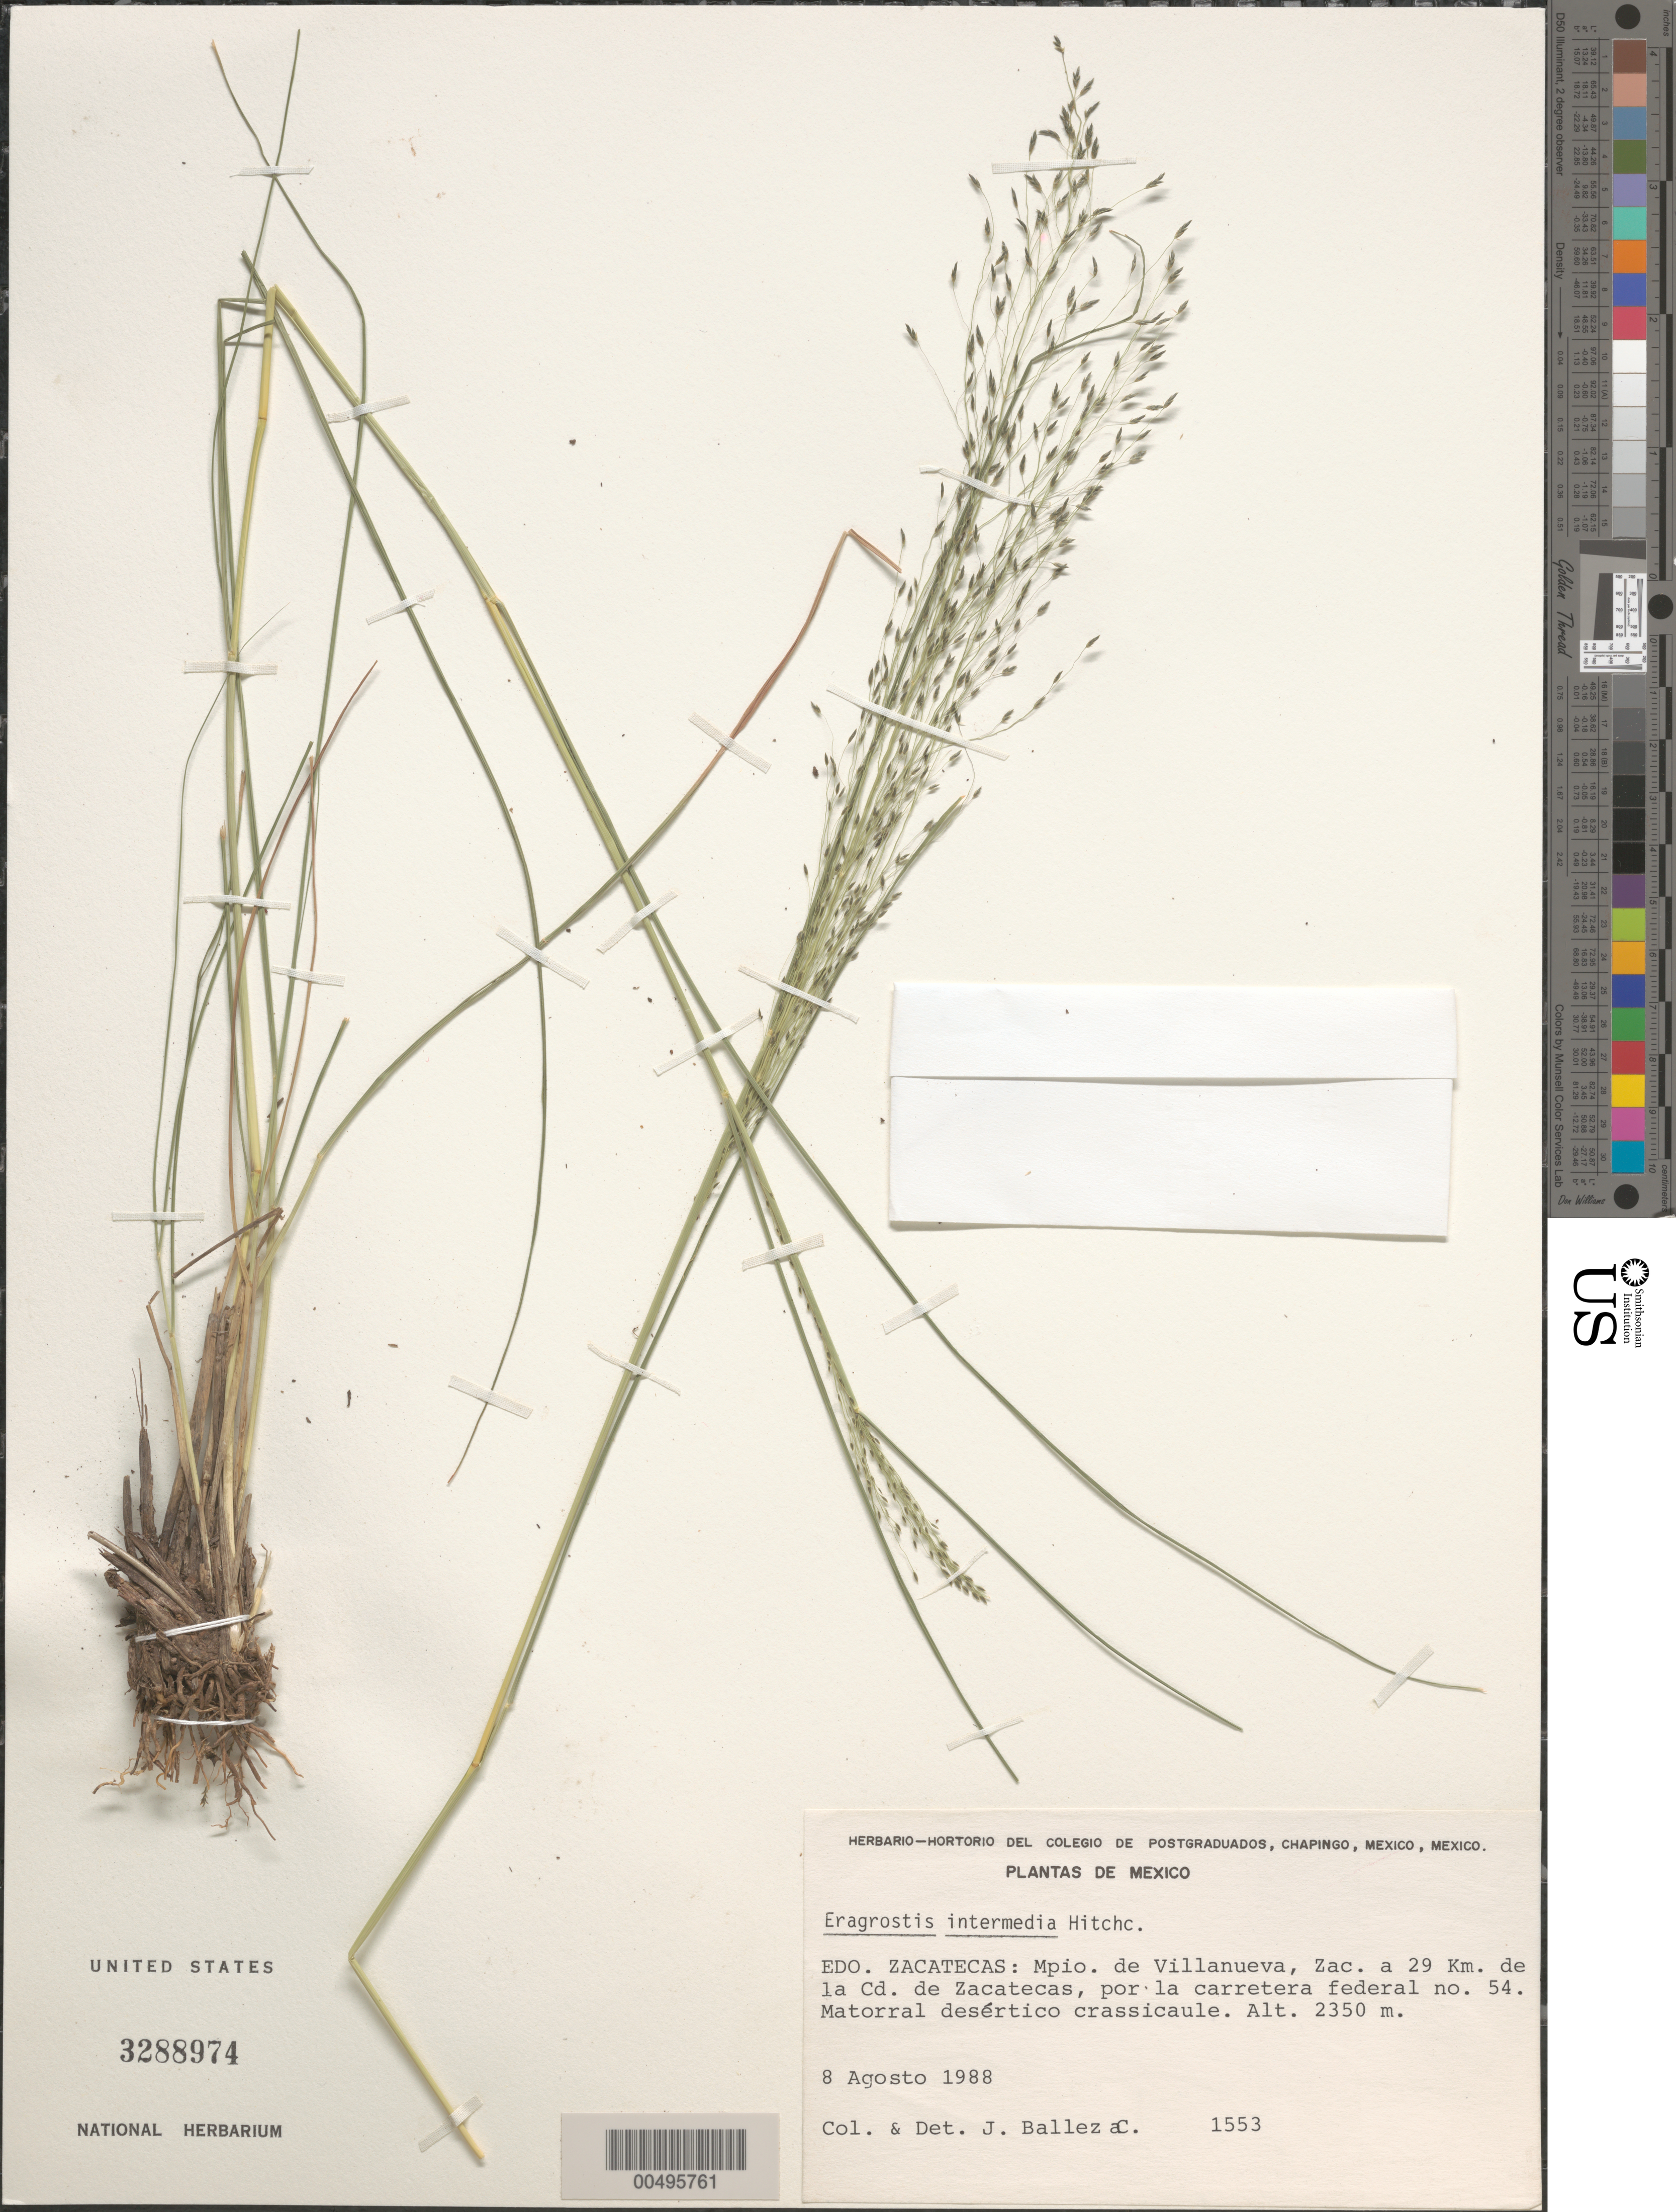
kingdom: Plantae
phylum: Tracheophyta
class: Liliopsida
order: Poales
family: Poaceae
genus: Eragrostis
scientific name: Eragrostis intermedia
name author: Hitchc.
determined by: Balleza C., J. J.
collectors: J. J. Balleza C.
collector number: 1553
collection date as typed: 8 Aug 1988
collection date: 1988-08-08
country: Mexico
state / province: Zacatecas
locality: Mpio Villanueva, Zac. a 29 km of Cd. de Zacatecas, por la carretera federal 54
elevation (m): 2350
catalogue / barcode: US 3288974